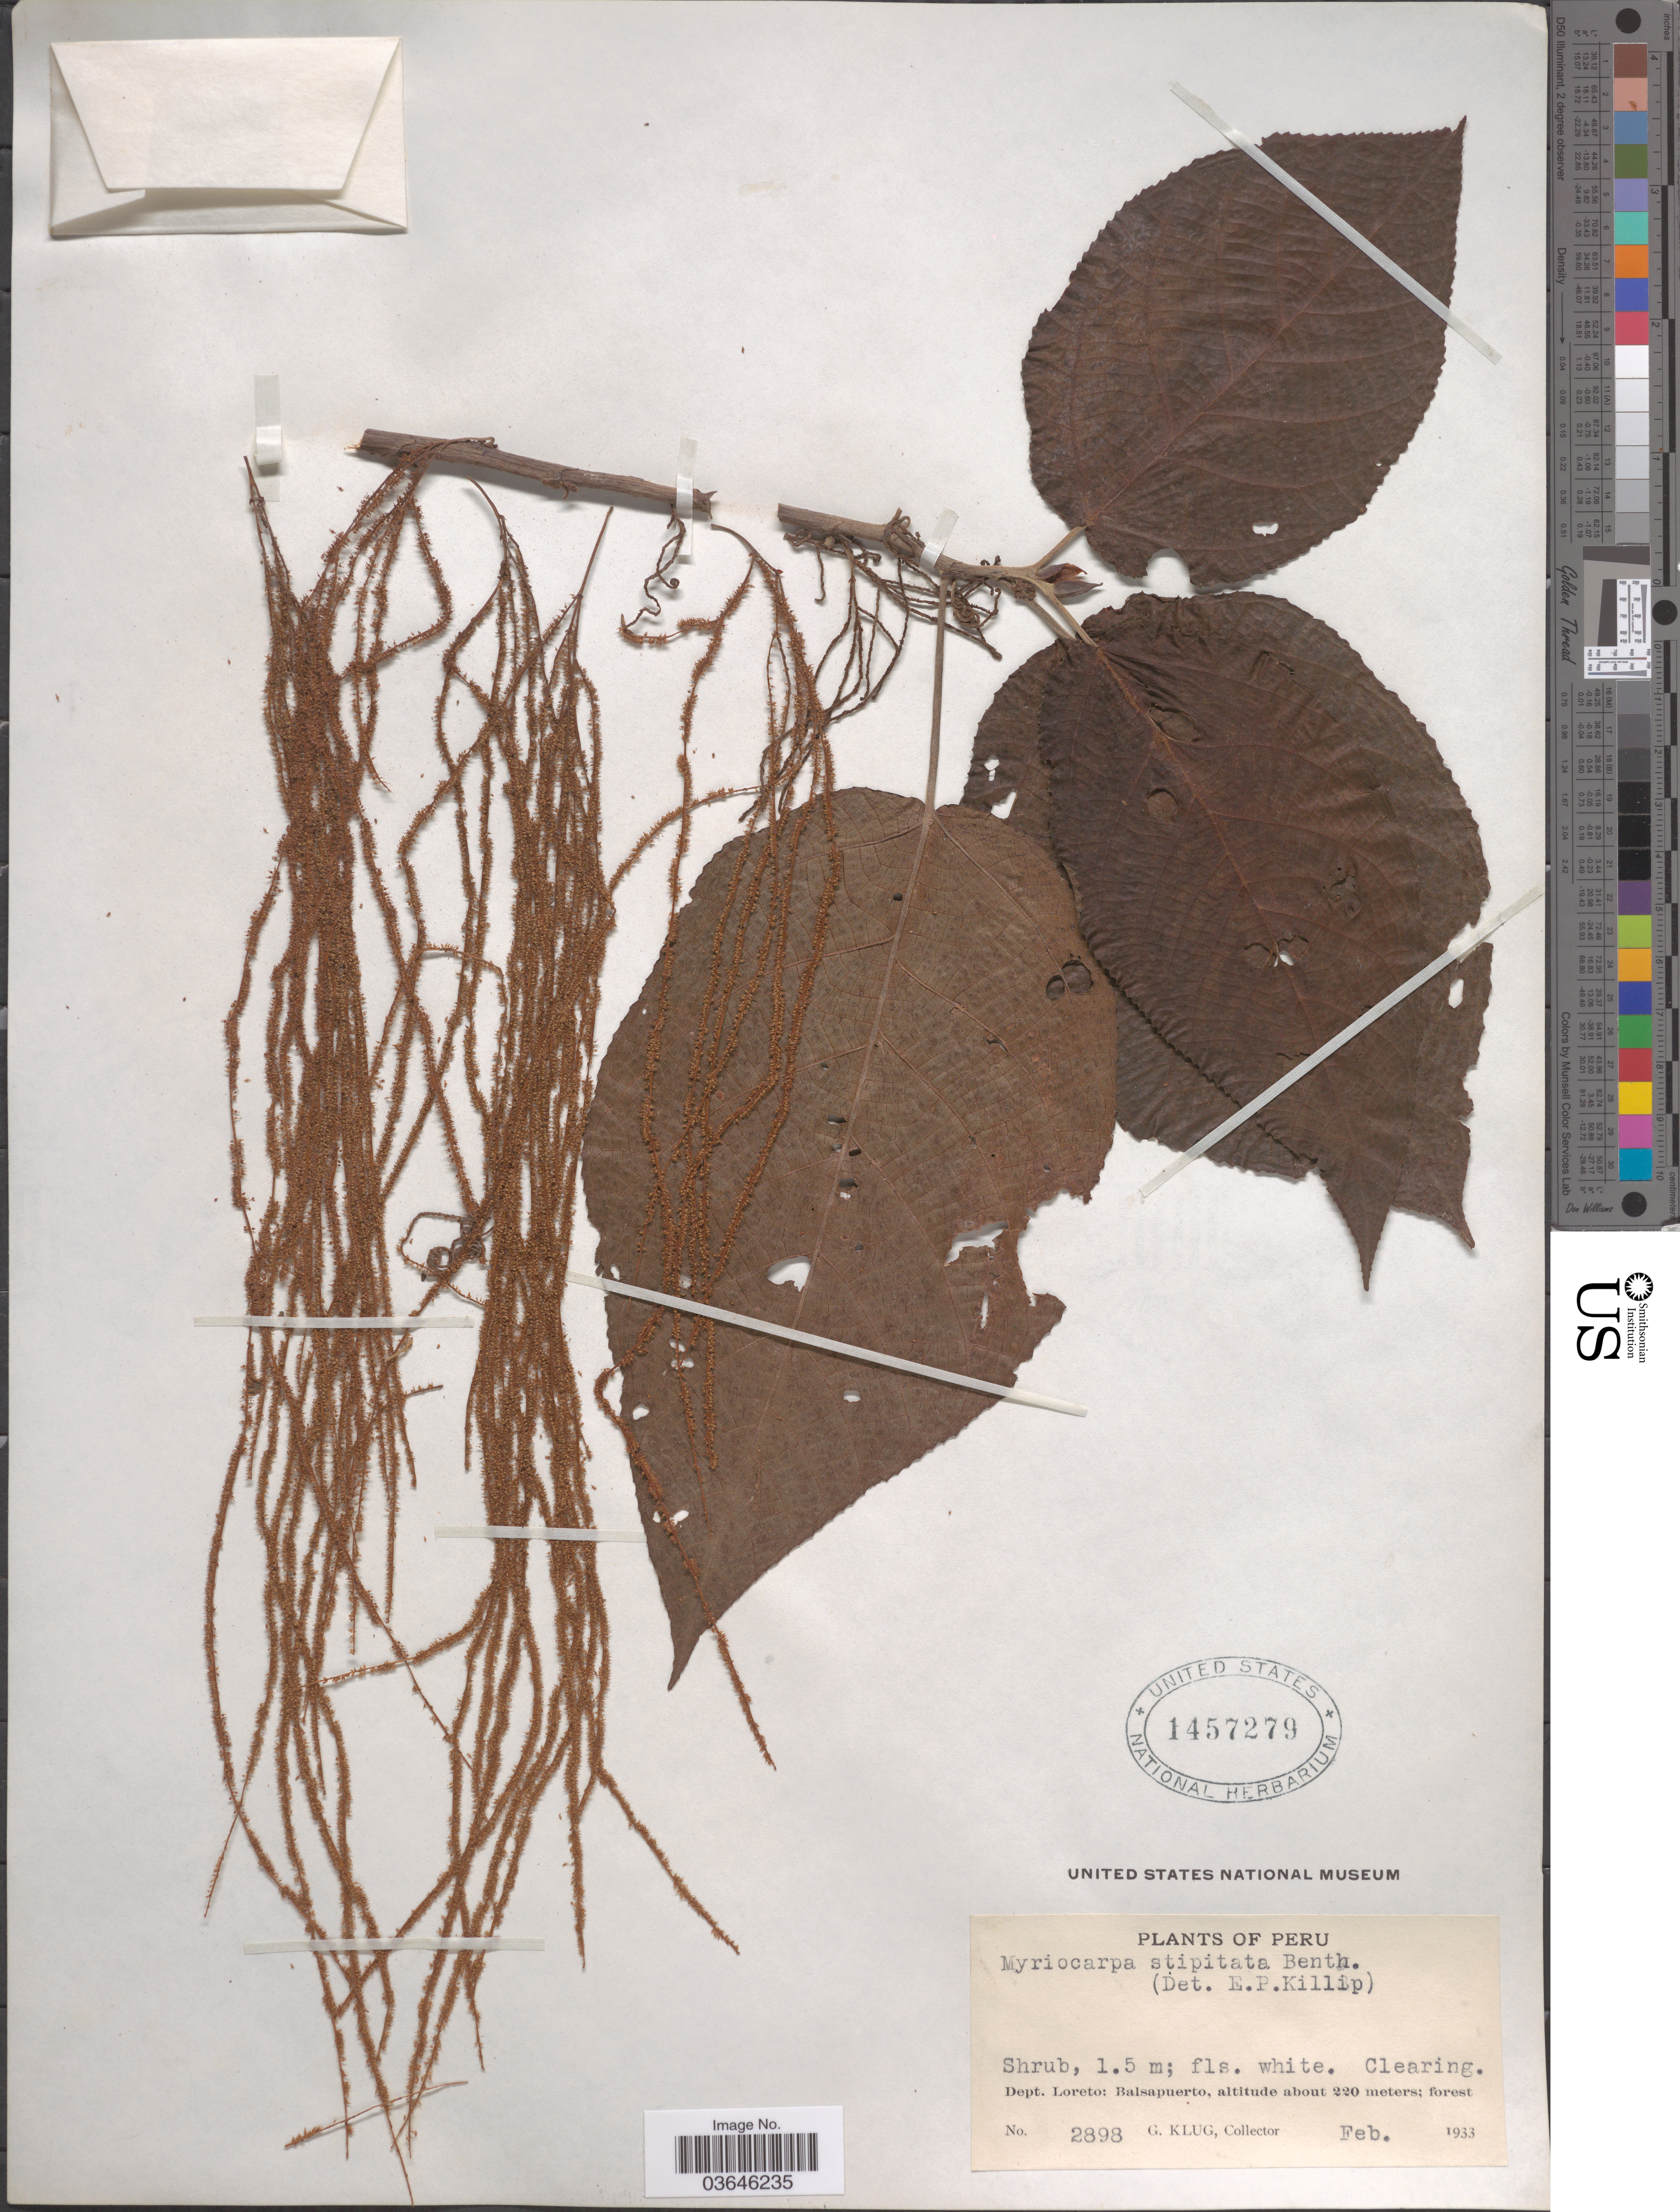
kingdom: Plantae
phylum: Tracheophyta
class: Magnoliopsida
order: Rosales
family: Urticaceae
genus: Myriocarpa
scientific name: Myriocarpa stipitata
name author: Benth.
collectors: G. Klug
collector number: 2898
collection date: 1933-02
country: Peru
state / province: Loreto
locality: Dept. Loreto: Balsapuerto.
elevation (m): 220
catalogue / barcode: US 1457279